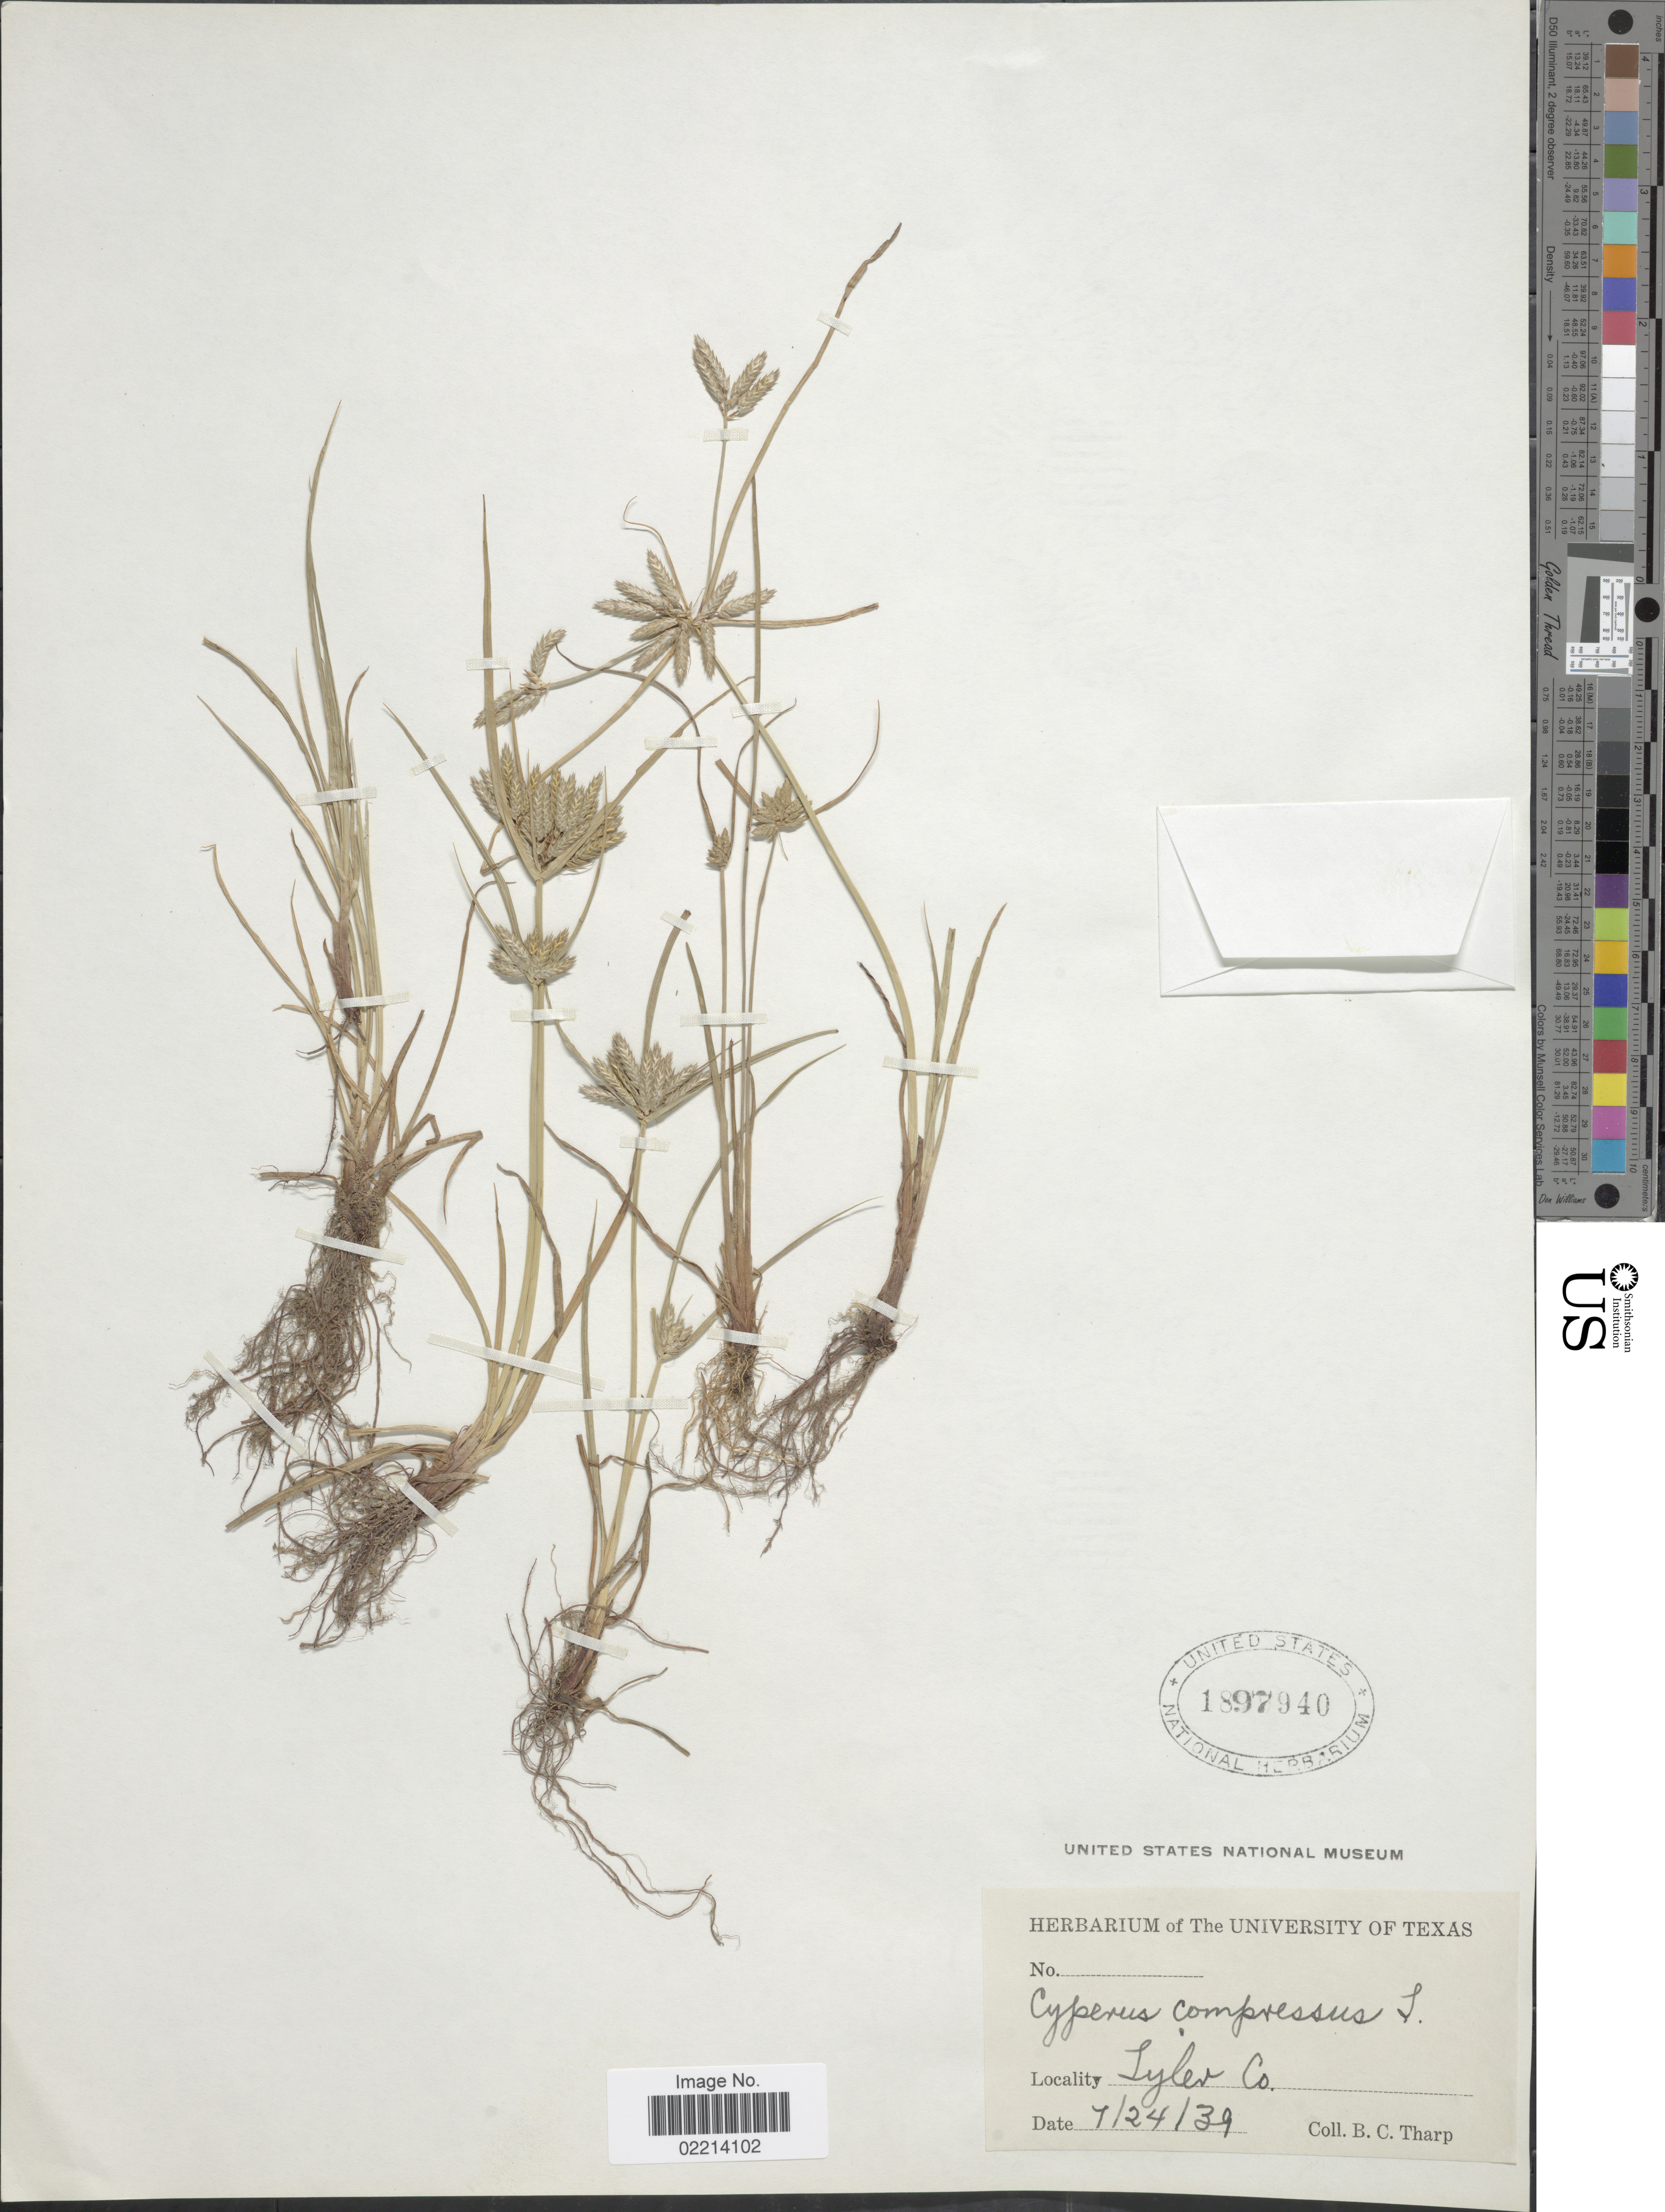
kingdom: Plantae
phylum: Tracheophyta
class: Liliopsida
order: Poales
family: Cyperaceae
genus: Cyperus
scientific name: Cyperus compressus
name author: L.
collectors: B. C. Tharp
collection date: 1939-07-24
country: United States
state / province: Texas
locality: Tyler Co.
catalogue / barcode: US 1897940